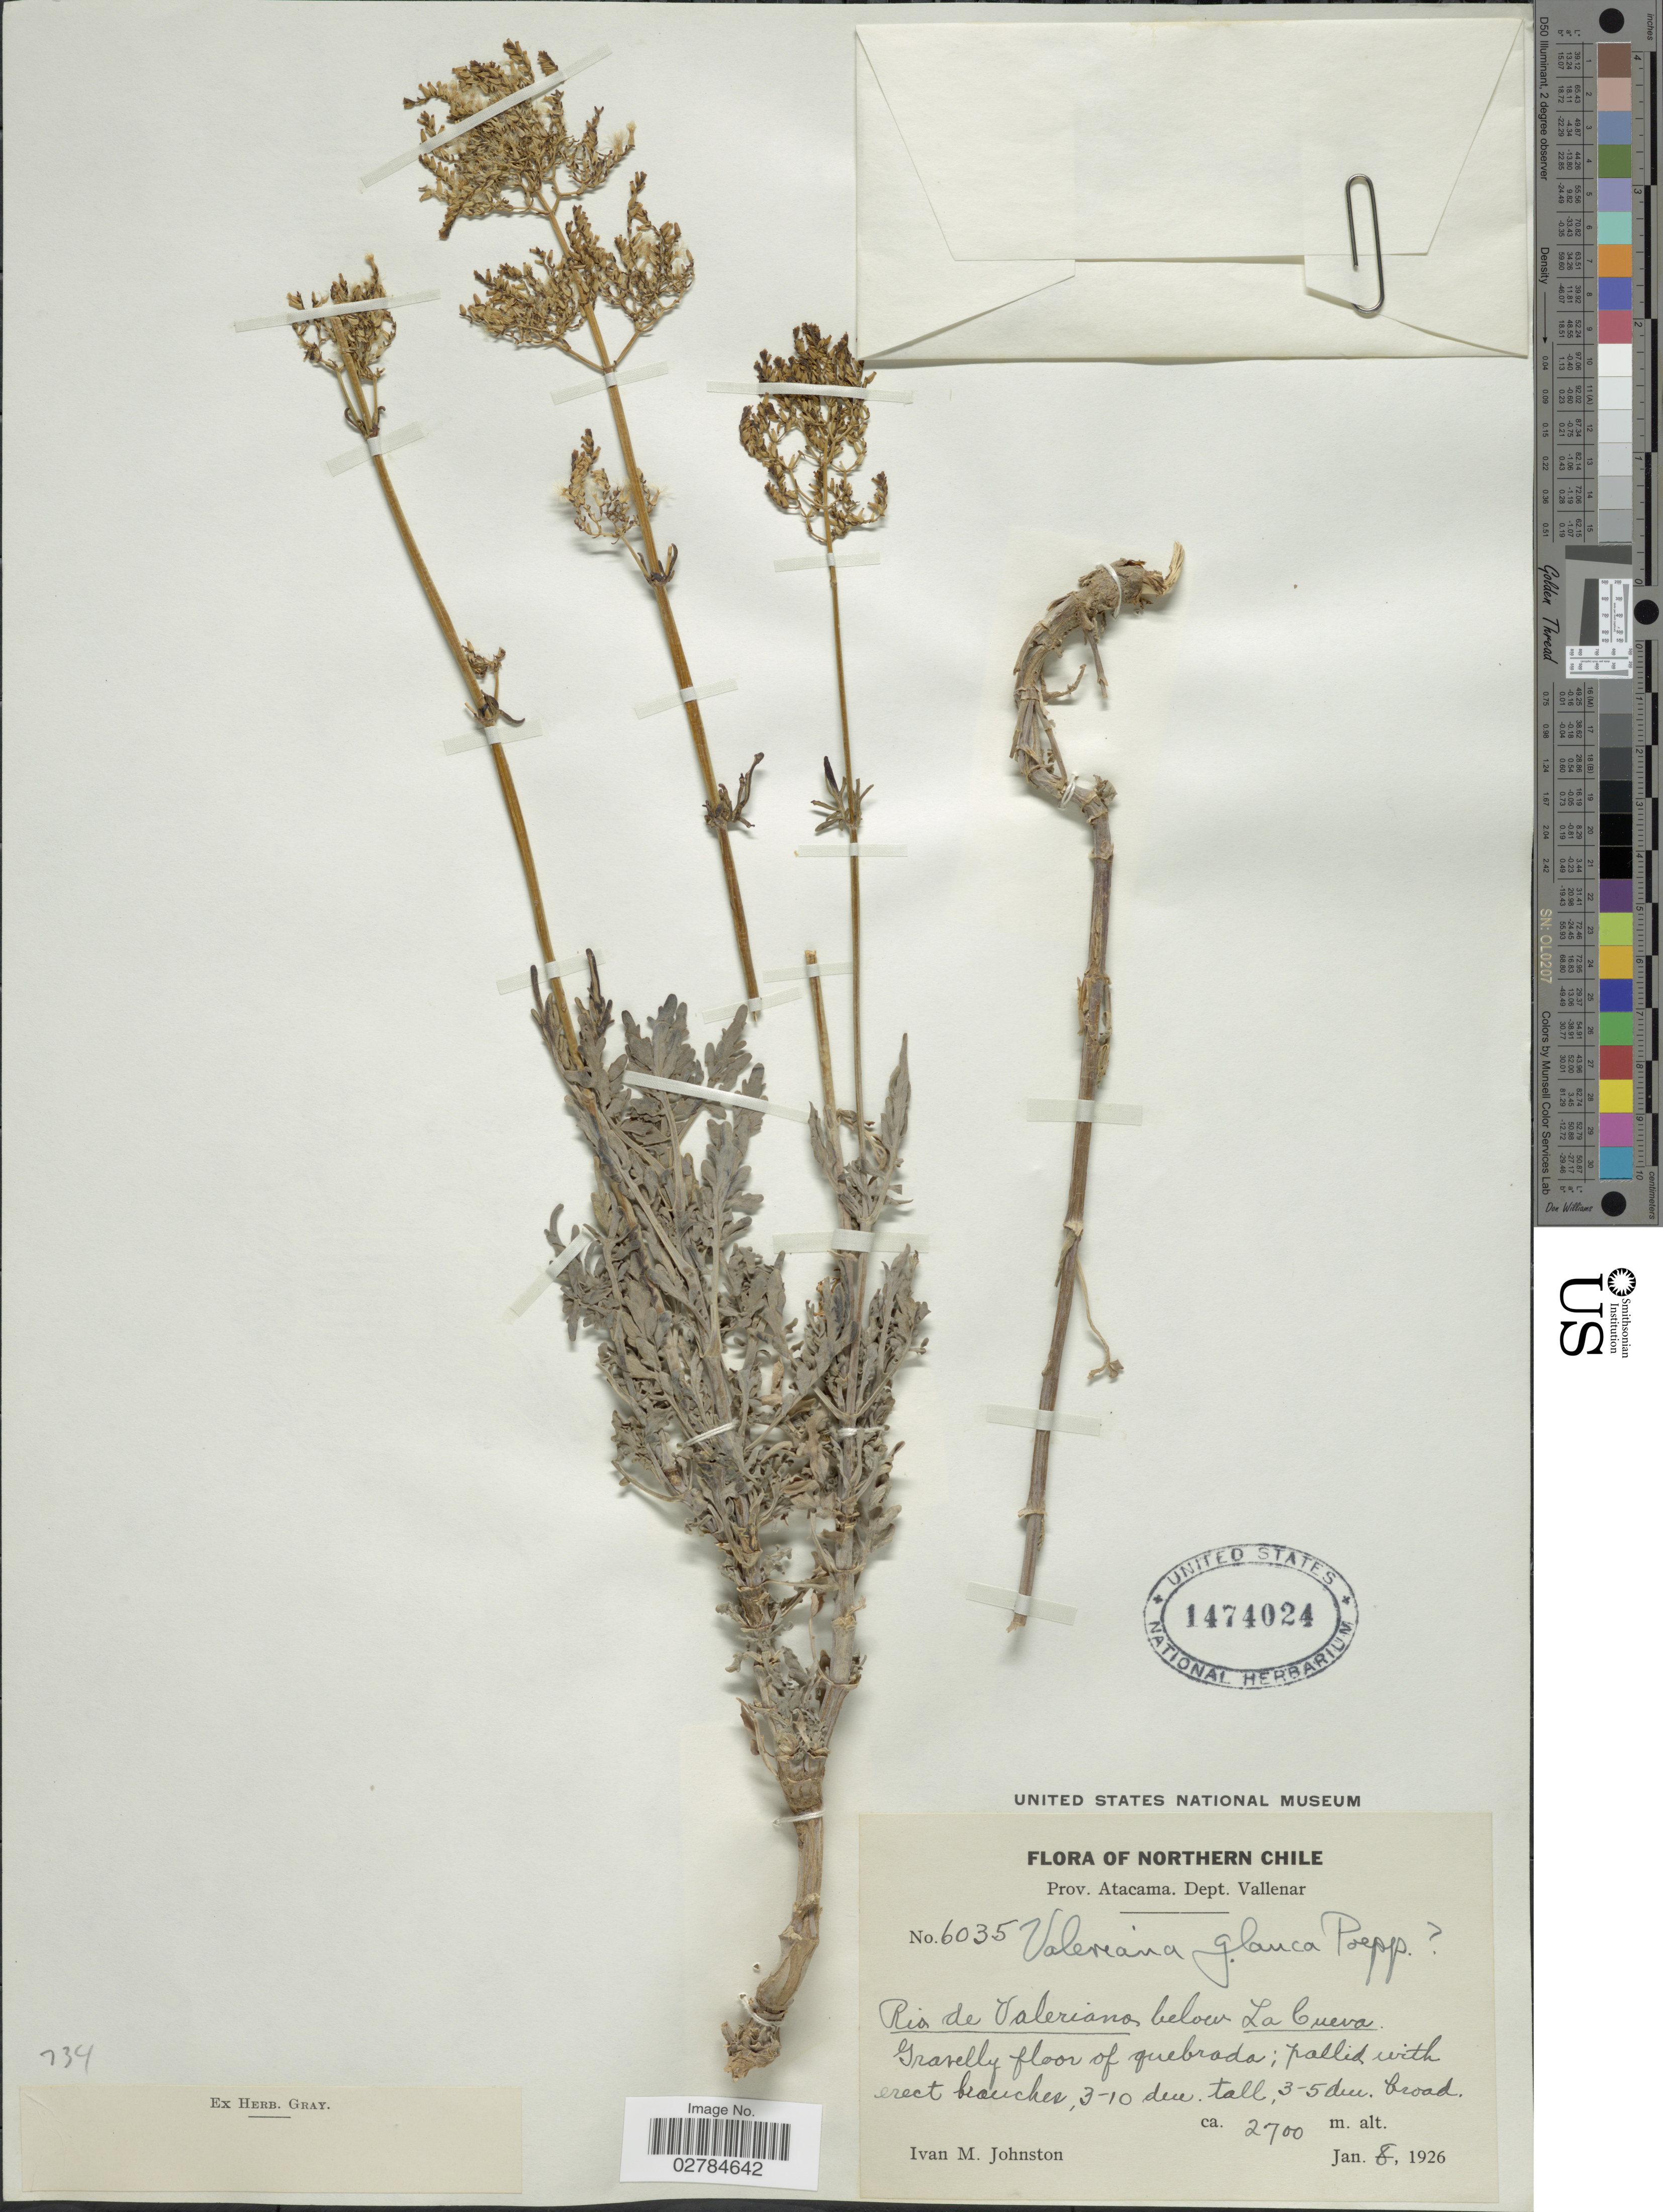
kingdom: Plantae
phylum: Tracheophyta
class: Magnoliopsida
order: Dipsacales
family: Caprifoliaceae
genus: Valeriana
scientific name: Valeriana glauca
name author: Poepp. ex DC.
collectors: I.M. Johnston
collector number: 6035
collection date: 1926-01-08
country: Chile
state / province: Atacama (III)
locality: Northern Chile. Prov. Atacama. Dept. Vallenar. Rio de Valeriano below La Cueva.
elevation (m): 2700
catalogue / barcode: US 1474024